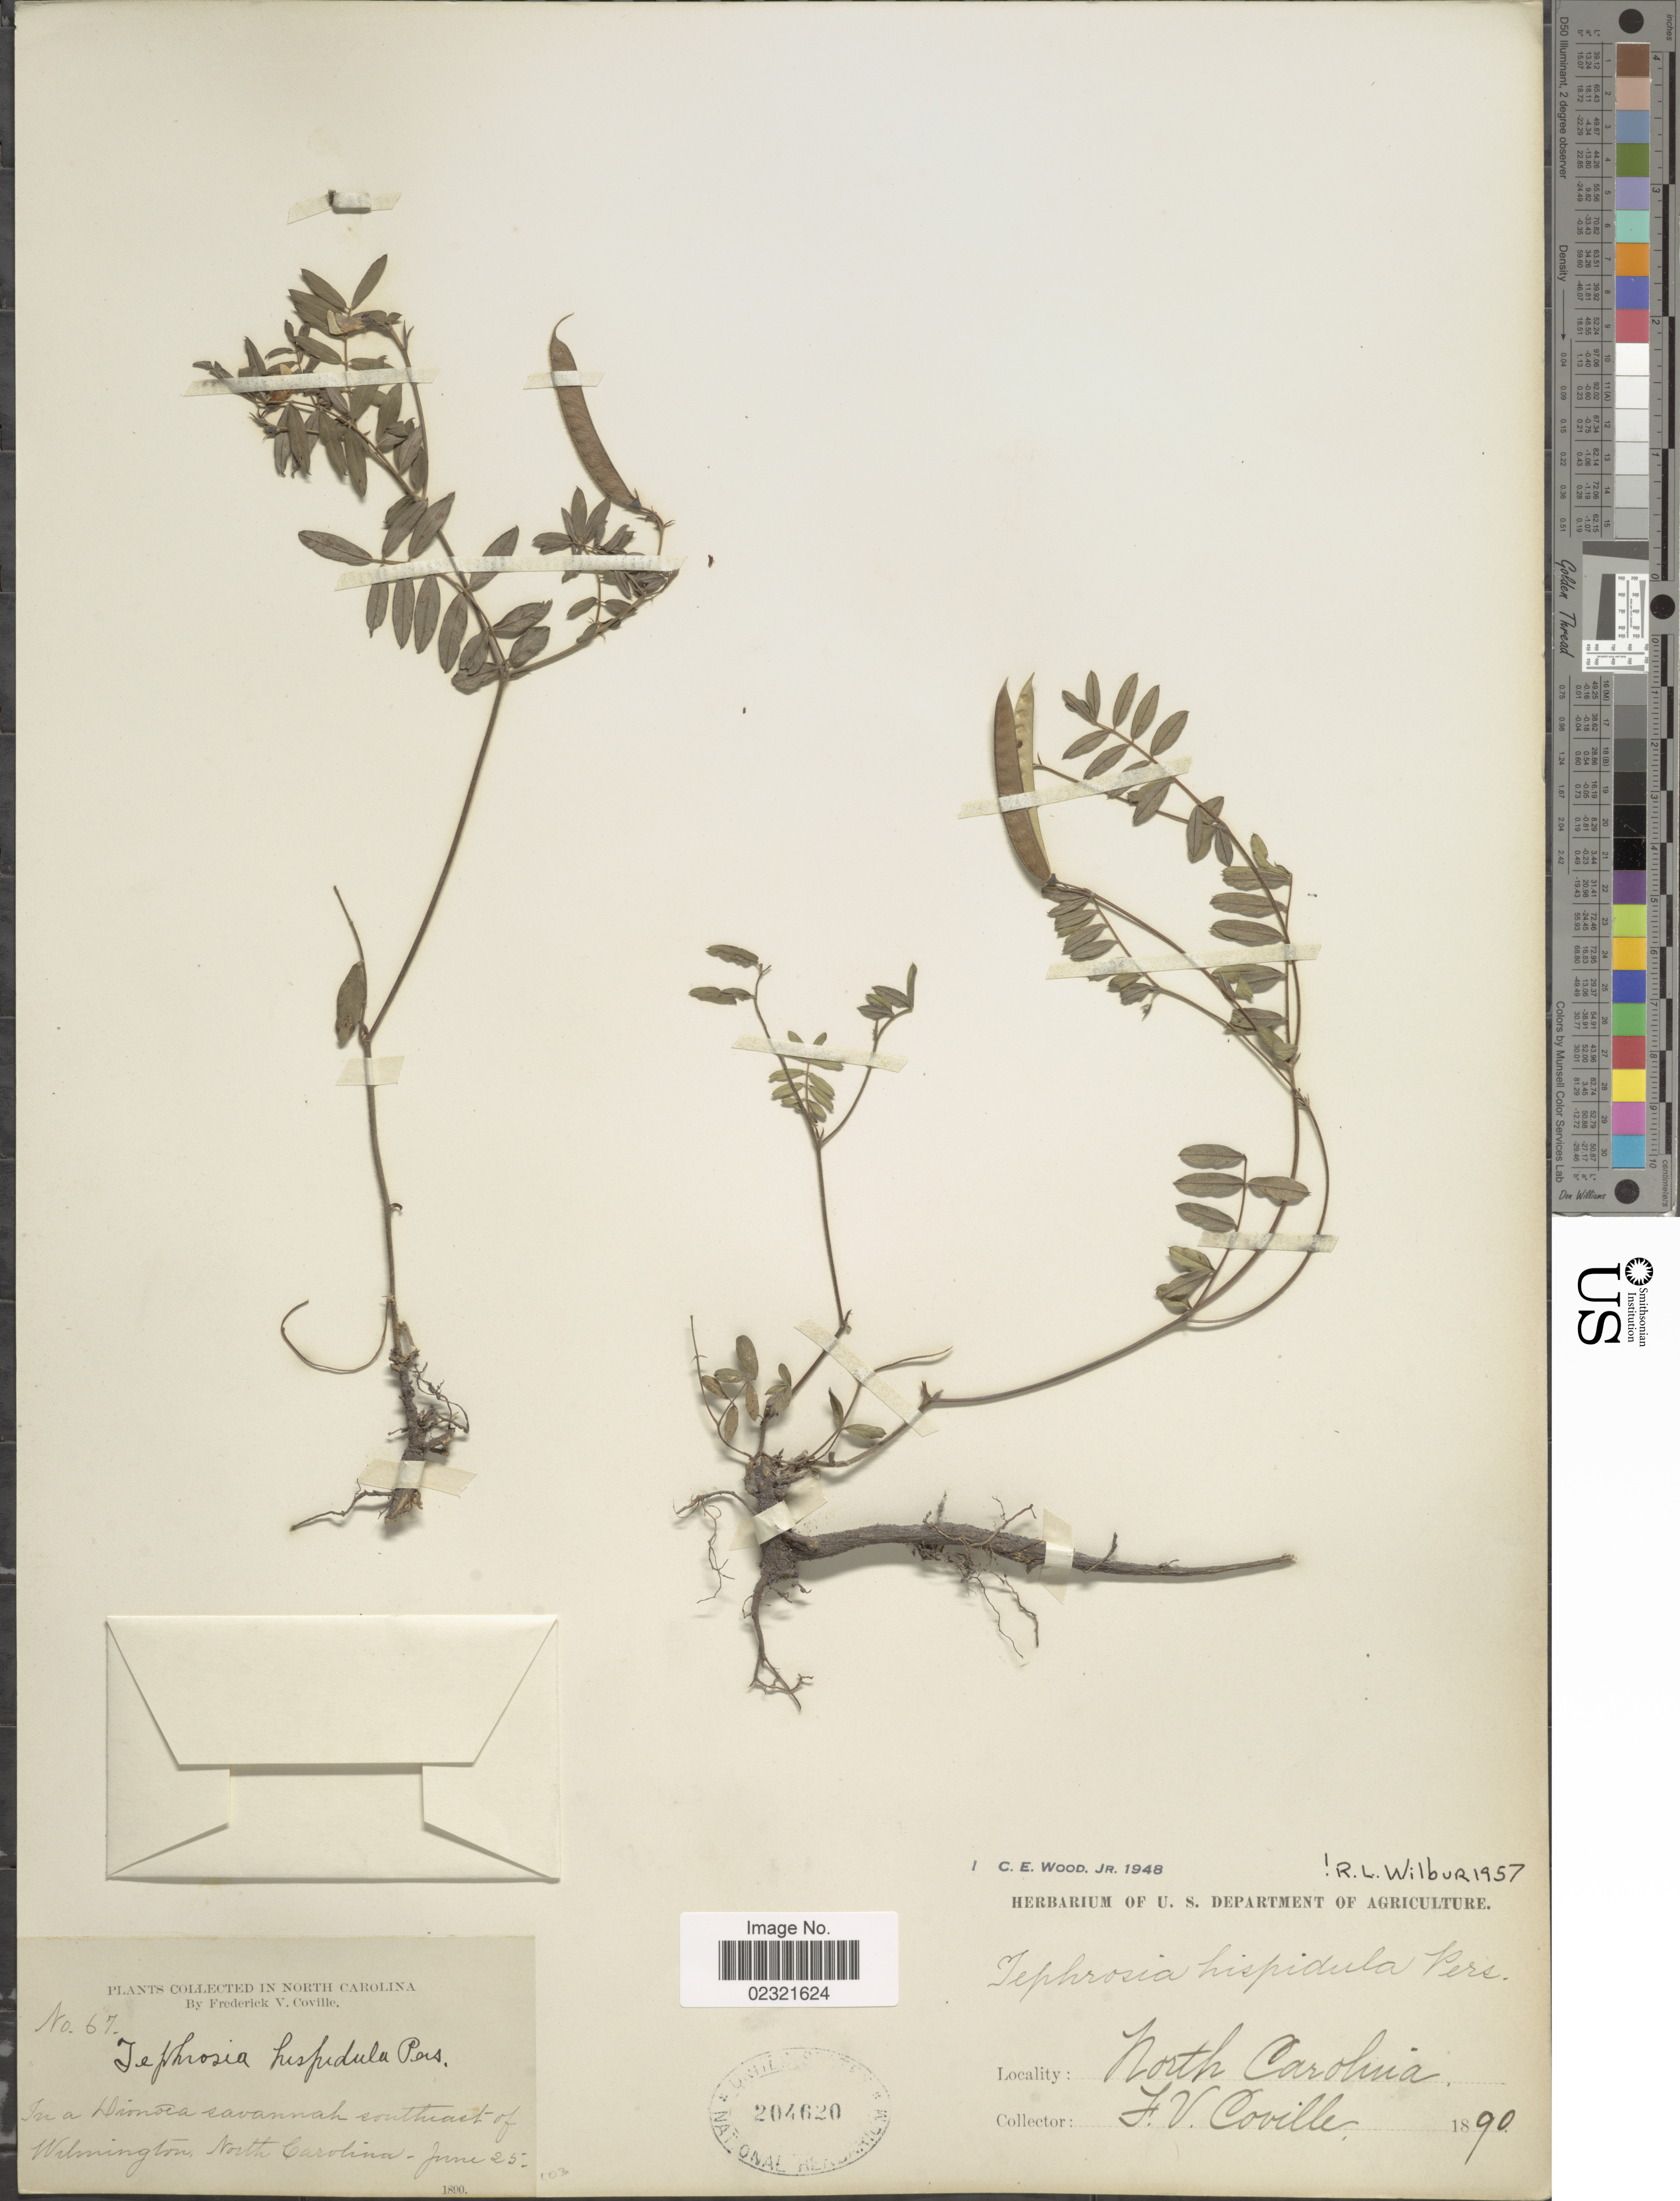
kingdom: Plantae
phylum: Tracheophyta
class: Magnoliopsida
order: Fabales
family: Fabaceae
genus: Tephrosia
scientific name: Tephrosia hispidula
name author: (Michx.) Pers.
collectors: F. V. Coville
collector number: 67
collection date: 1890-06-25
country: United States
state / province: North Carolina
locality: In a Dionöea savannah southeast of Wilmington North Carolina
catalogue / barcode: US 204620